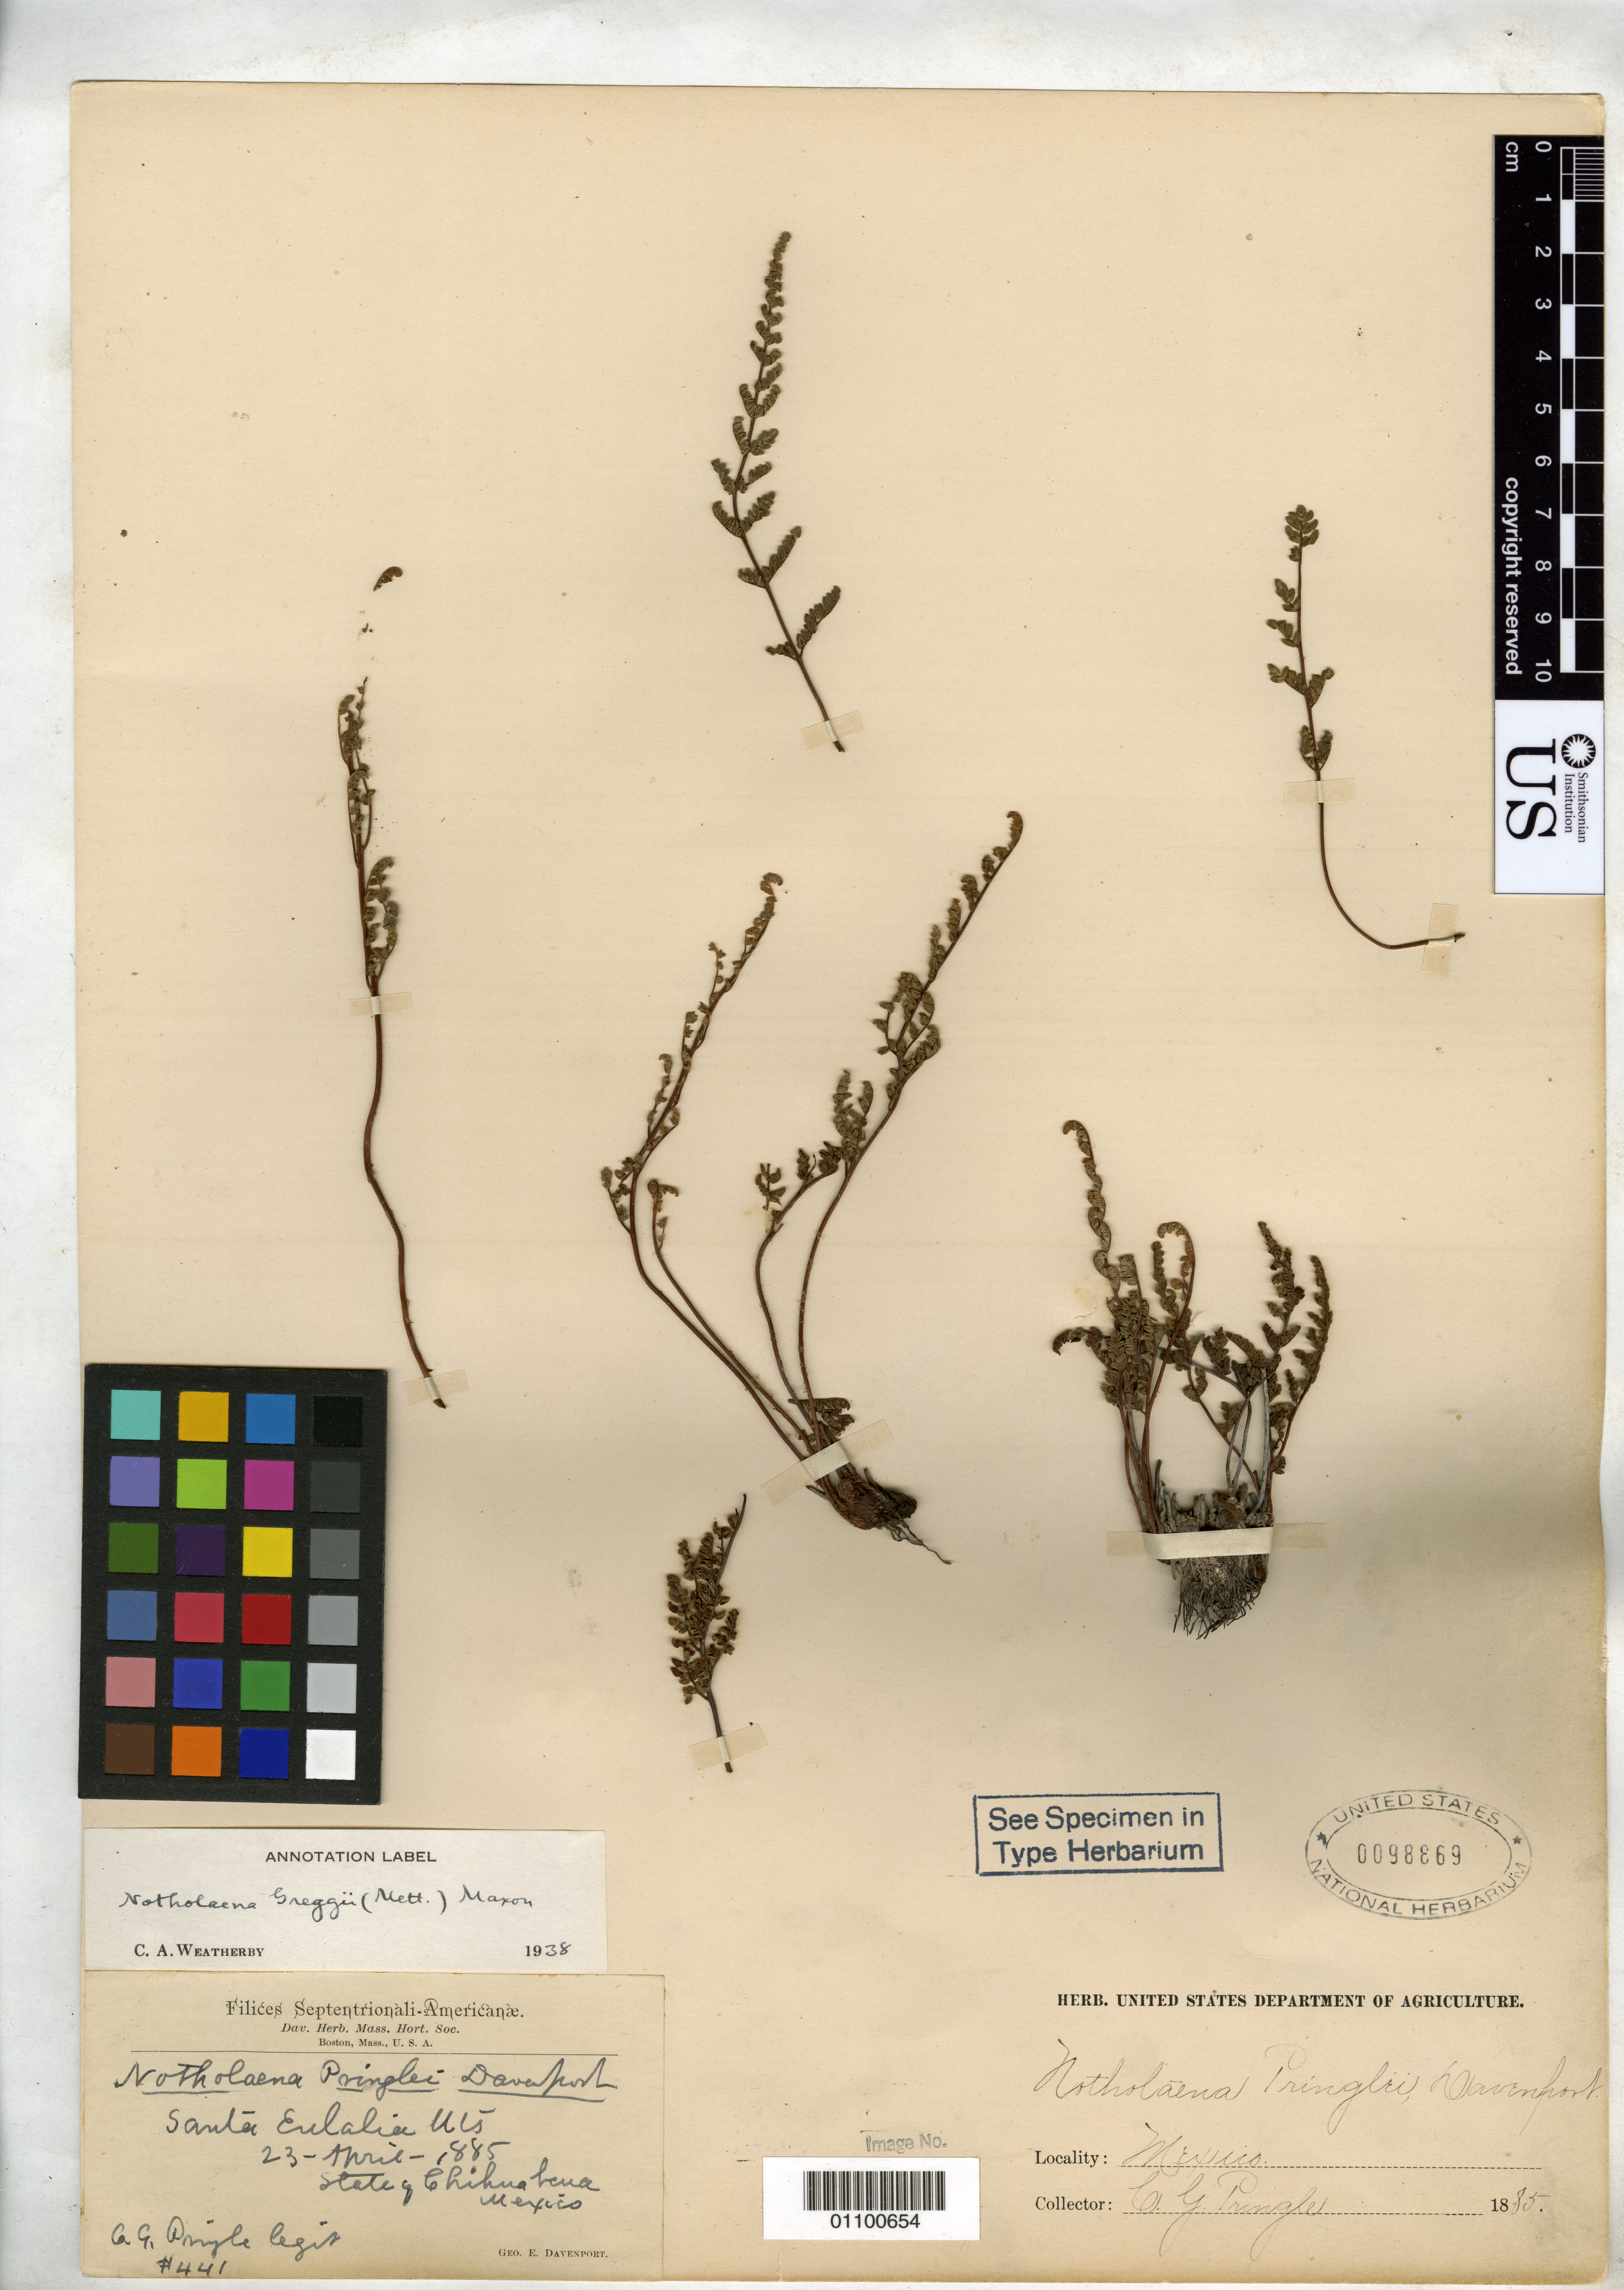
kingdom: Plantae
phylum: Tracheophyta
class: Polypodiopsida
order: Polypodiales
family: Pteridaceae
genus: Notholaena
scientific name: Notholaena pringlei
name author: Davenp.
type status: Isotype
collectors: C. G. Pringle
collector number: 441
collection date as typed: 23 Apr 1885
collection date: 1885-04-23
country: Mexico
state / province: Chihuahua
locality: Santa Eulalia Mountains.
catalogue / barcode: US 98869